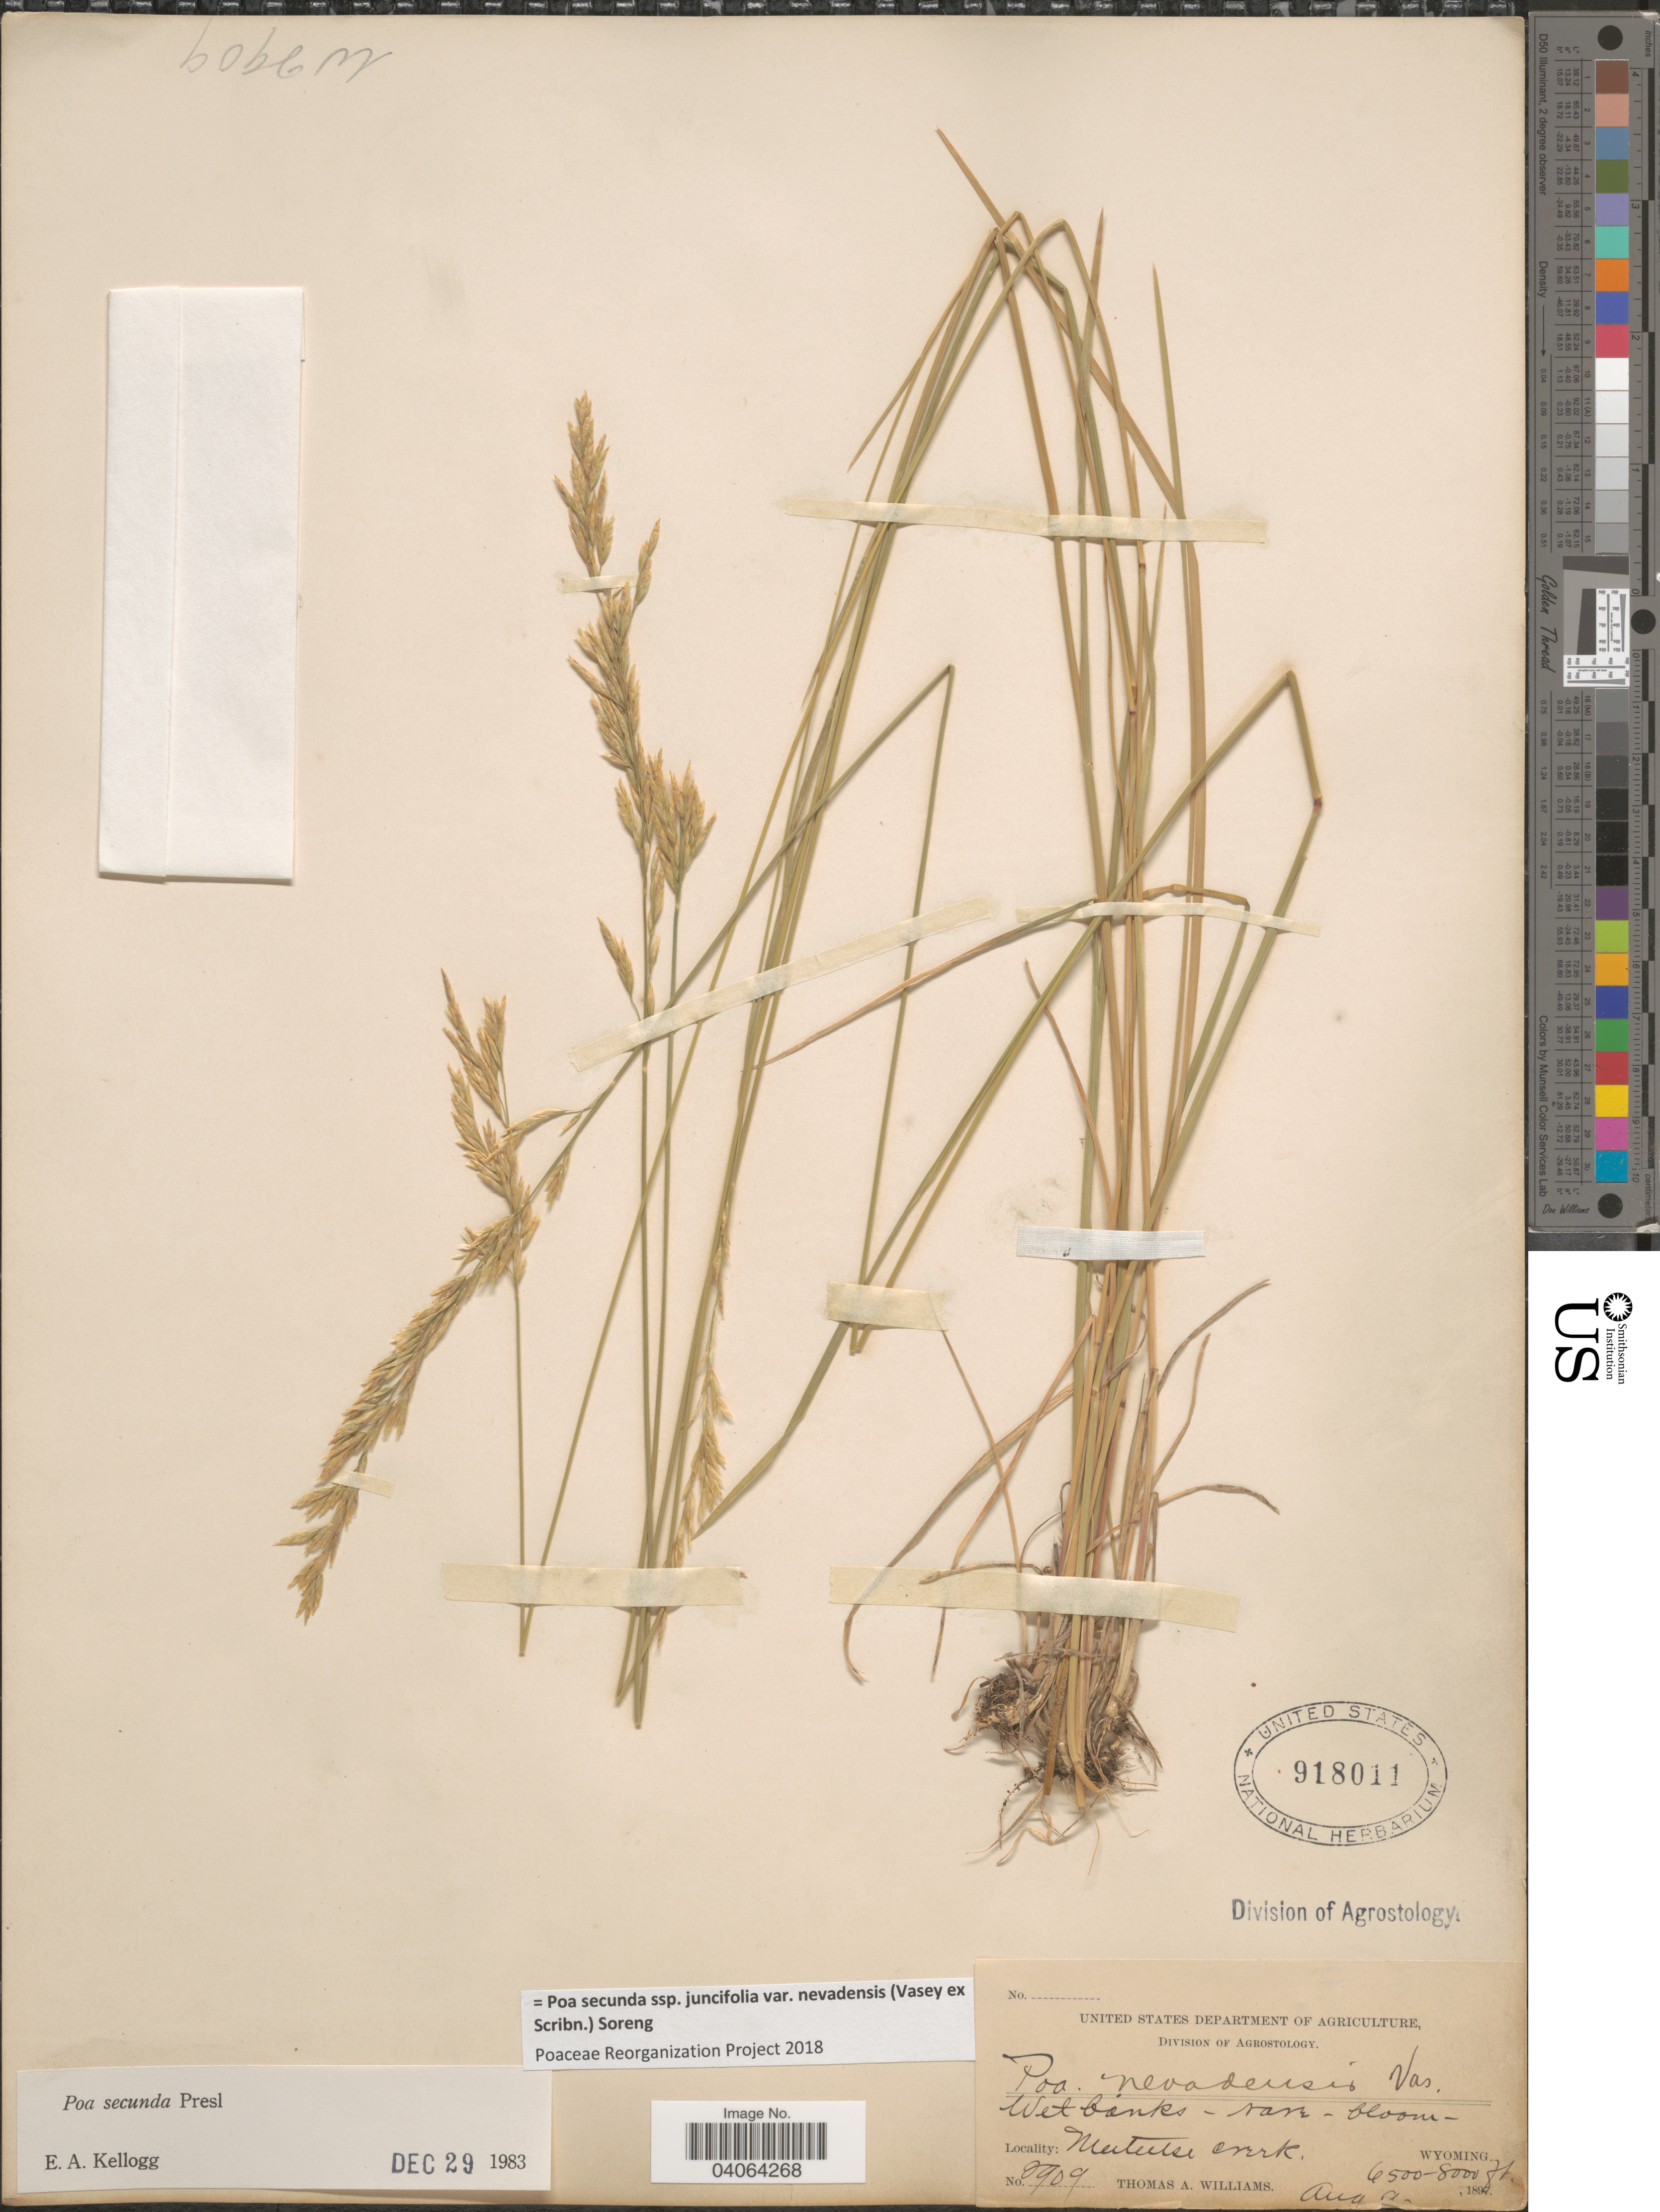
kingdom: Plantae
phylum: Tracheophyta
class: Liliopsida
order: Poales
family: Poaceae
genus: Poa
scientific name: Poa secunda subsp. juncifolia var. nevadensis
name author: (Vasey ex Scribn.) Soreng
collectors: T. A. Williams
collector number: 2909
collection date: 1897-08-02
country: United States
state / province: Wyoming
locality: Mateetse Creek.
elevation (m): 1981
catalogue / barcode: US 918011